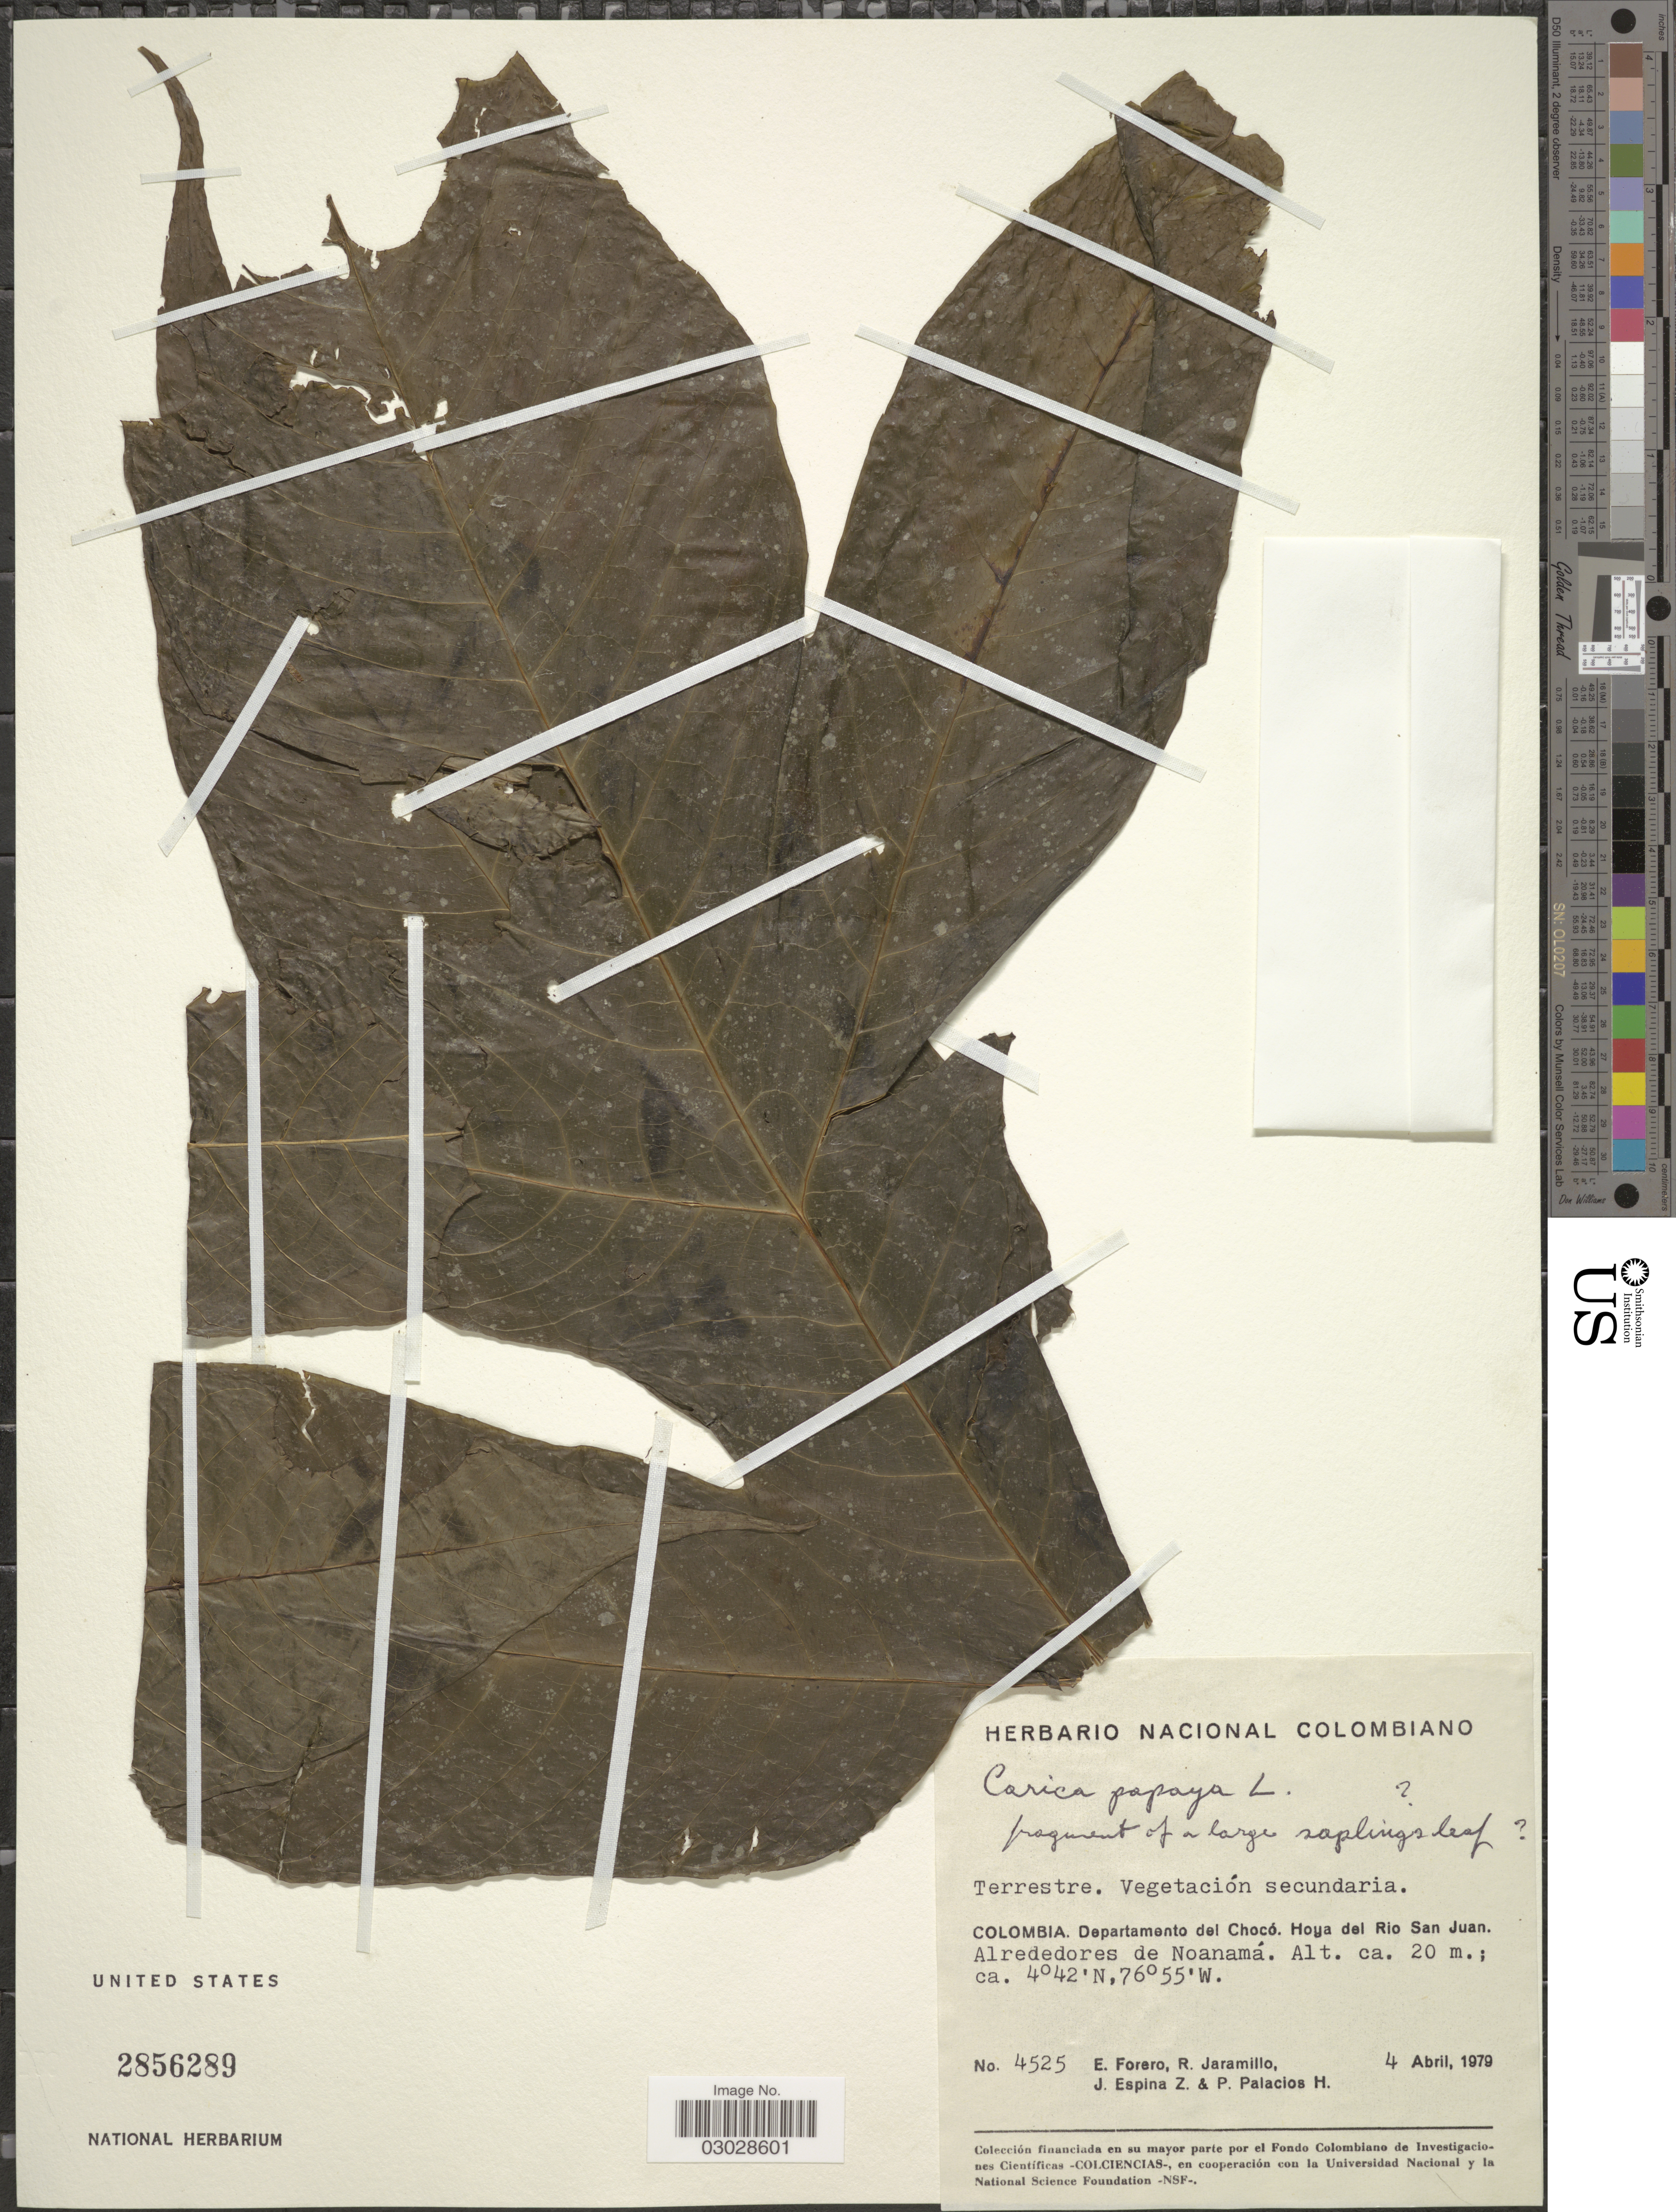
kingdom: Plantae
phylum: Tracheophyta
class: Magnoliopsida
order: Brassicales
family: Caricaceae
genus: Carica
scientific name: Carica papaya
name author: L.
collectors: E. Forero, R. Jaramillo, J. Espina Z. & P. Palacios H.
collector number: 4525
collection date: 1979-04-04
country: Colombia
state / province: Chocó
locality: Departamento del Chocó. Hoya del Rio San Juan. Alrededores de Noanamá.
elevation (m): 20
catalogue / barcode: US 2856289